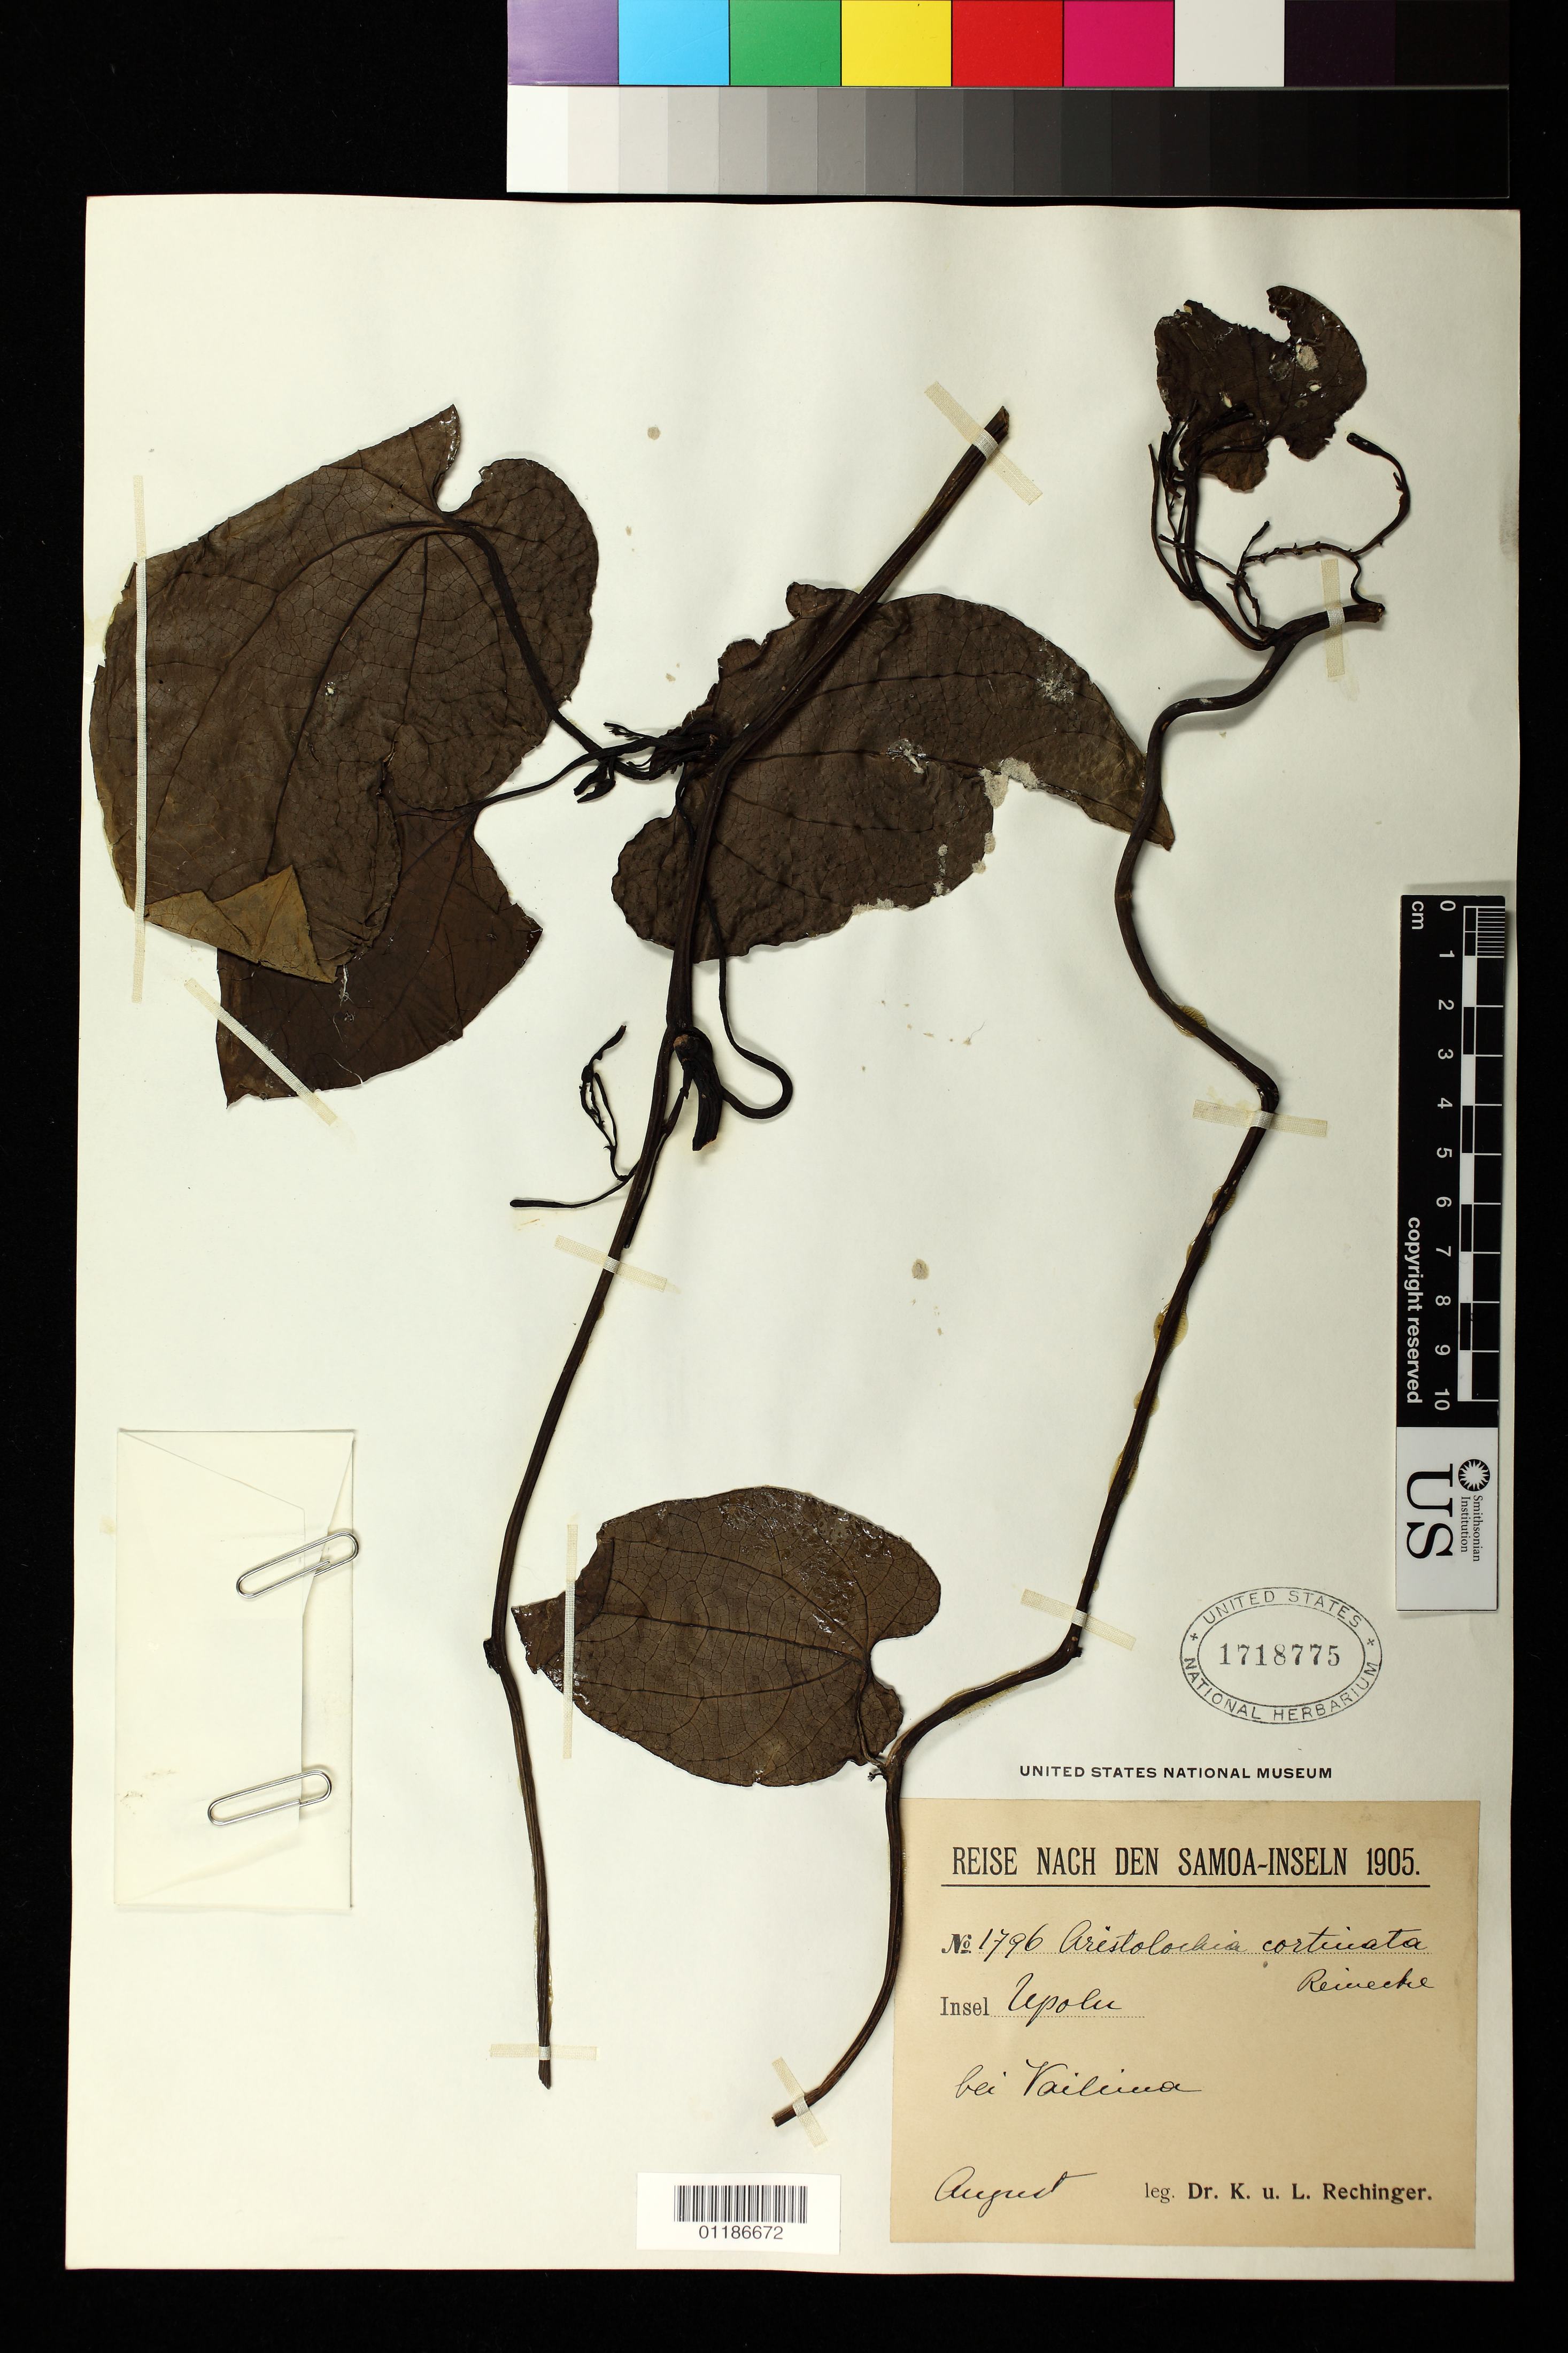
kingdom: Plantae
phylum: Tracheophyta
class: Magnoliopsida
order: Piperales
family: Aristolochiaceae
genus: Aristolochia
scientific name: Aristolochia cortinata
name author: Reinecke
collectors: K. Rechinger & L. Rechinger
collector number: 1796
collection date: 1905-08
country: Samoa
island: Upolu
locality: Insel: Upolu bei Vaileiua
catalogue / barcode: US 1718775